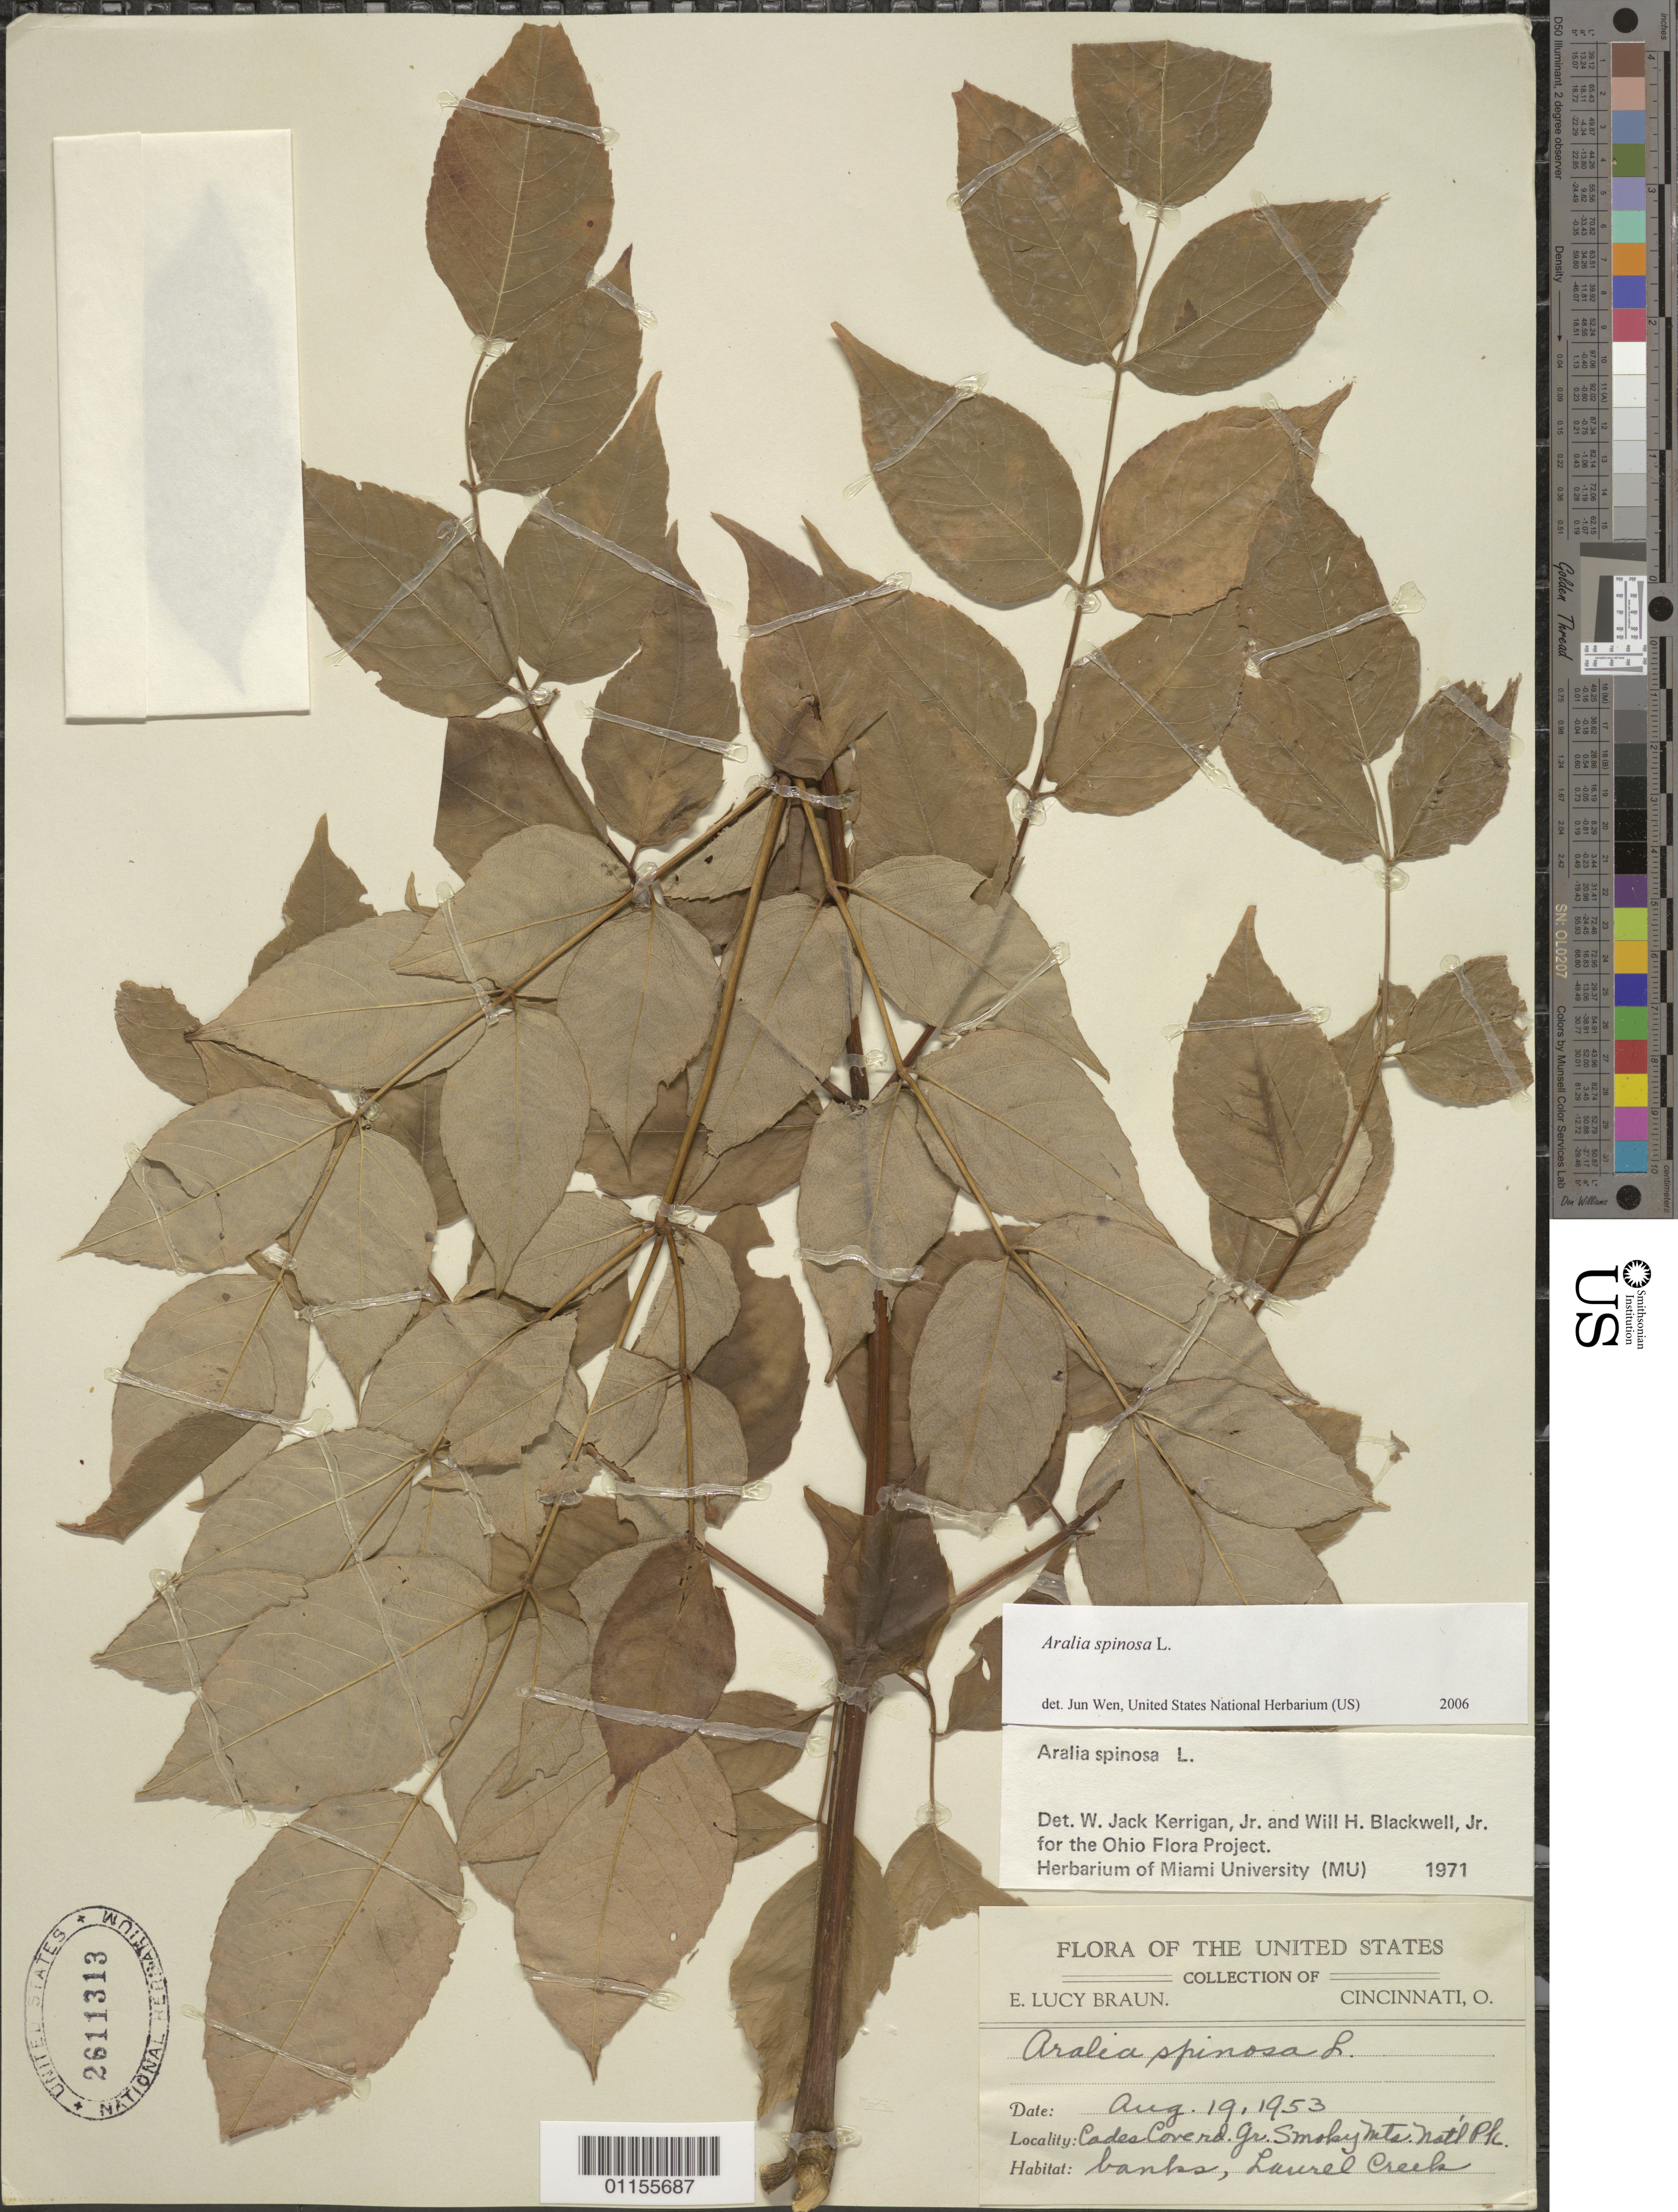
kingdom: Plantae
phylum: Tracheophyta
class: Magnoliopsida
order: Apiales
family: Araliaceae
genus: Aralia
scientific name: Aralia spinosa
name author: L.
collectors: E. L. Braun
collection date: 1953-08-19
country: United States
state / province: Tennessee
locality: Cades Cove Rd. Great Smoky Mt Nat Park. Laurel Creek.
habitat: Banks.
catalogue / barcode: US 2611313